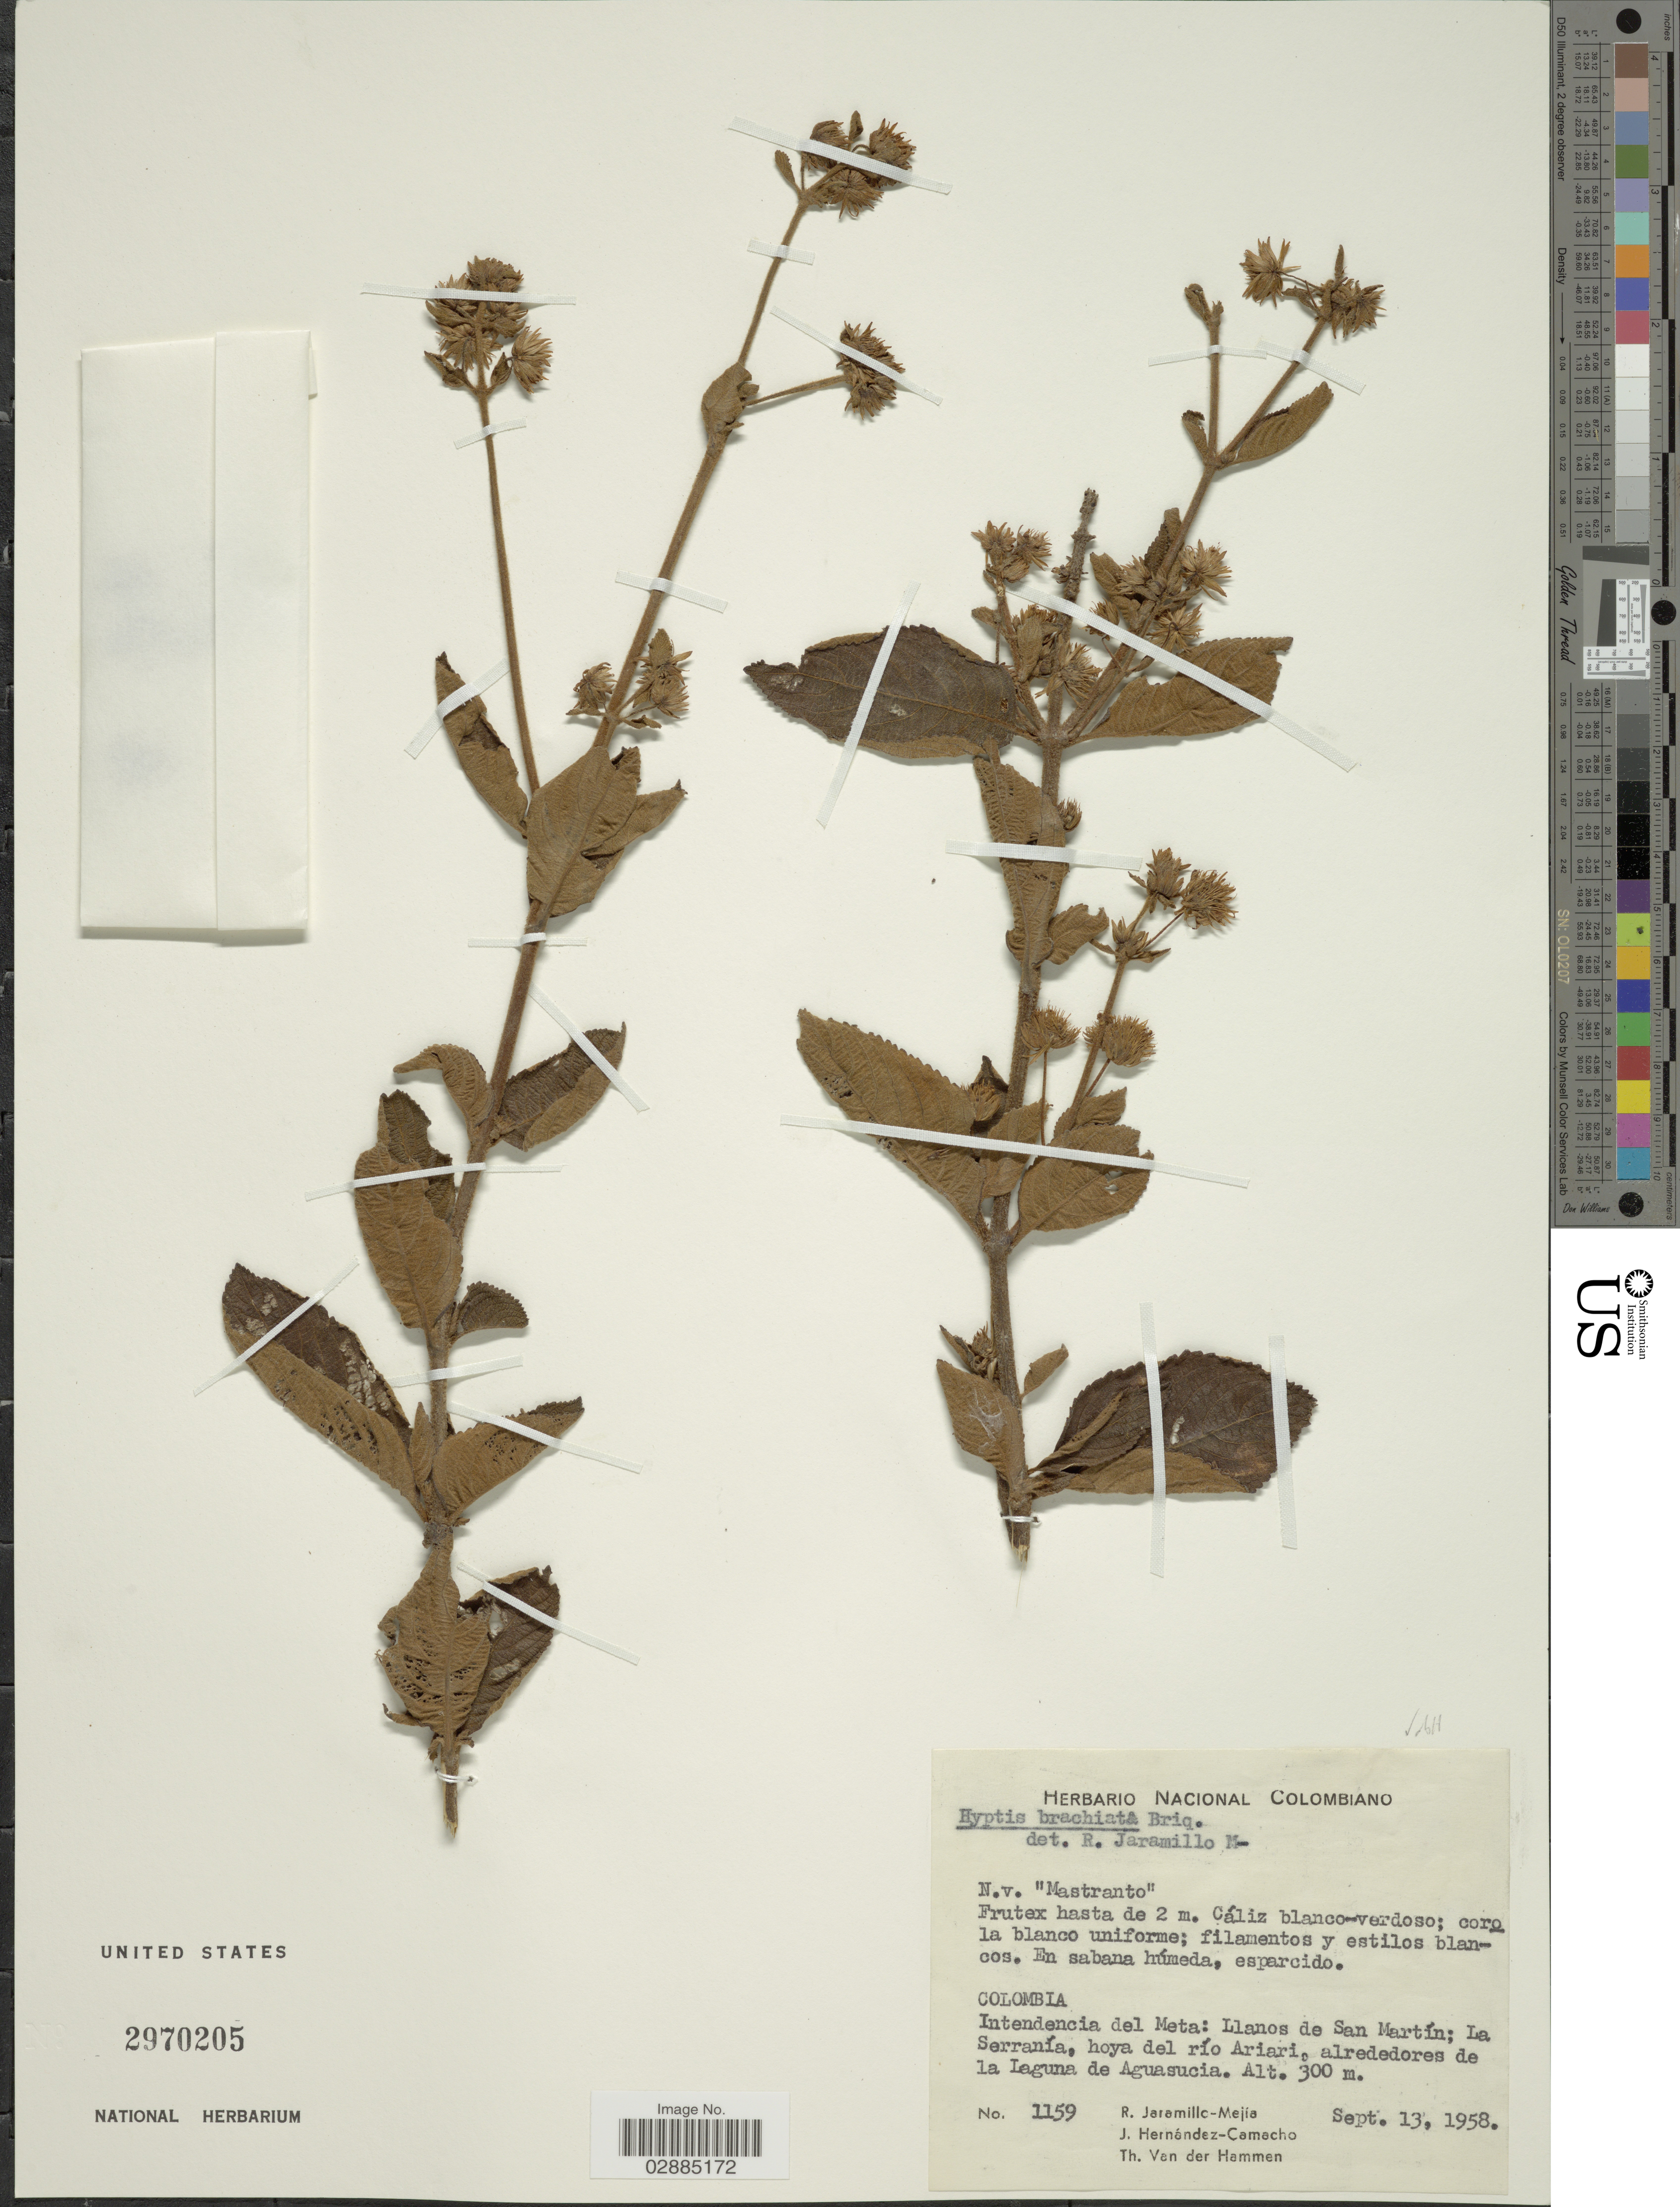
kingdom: Plantae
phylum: Tracheophyta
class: Magnoliopsida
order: Lamiales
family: Lamiaceae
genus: Hyptis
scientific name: Hyptis brachiata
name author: Briq.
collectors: R. Jaramillo M., J. Hernández-Camacho & T. Van der Hammen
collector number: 1159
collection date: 1958-09-13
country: Colombia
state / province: Meta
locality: Intendencia del Meta, Llanos de San Martín, La Serranía, hoya del río Ariari, alrededores de la Laguna de Aguasucia.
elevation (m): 300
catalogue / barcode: US 2970205